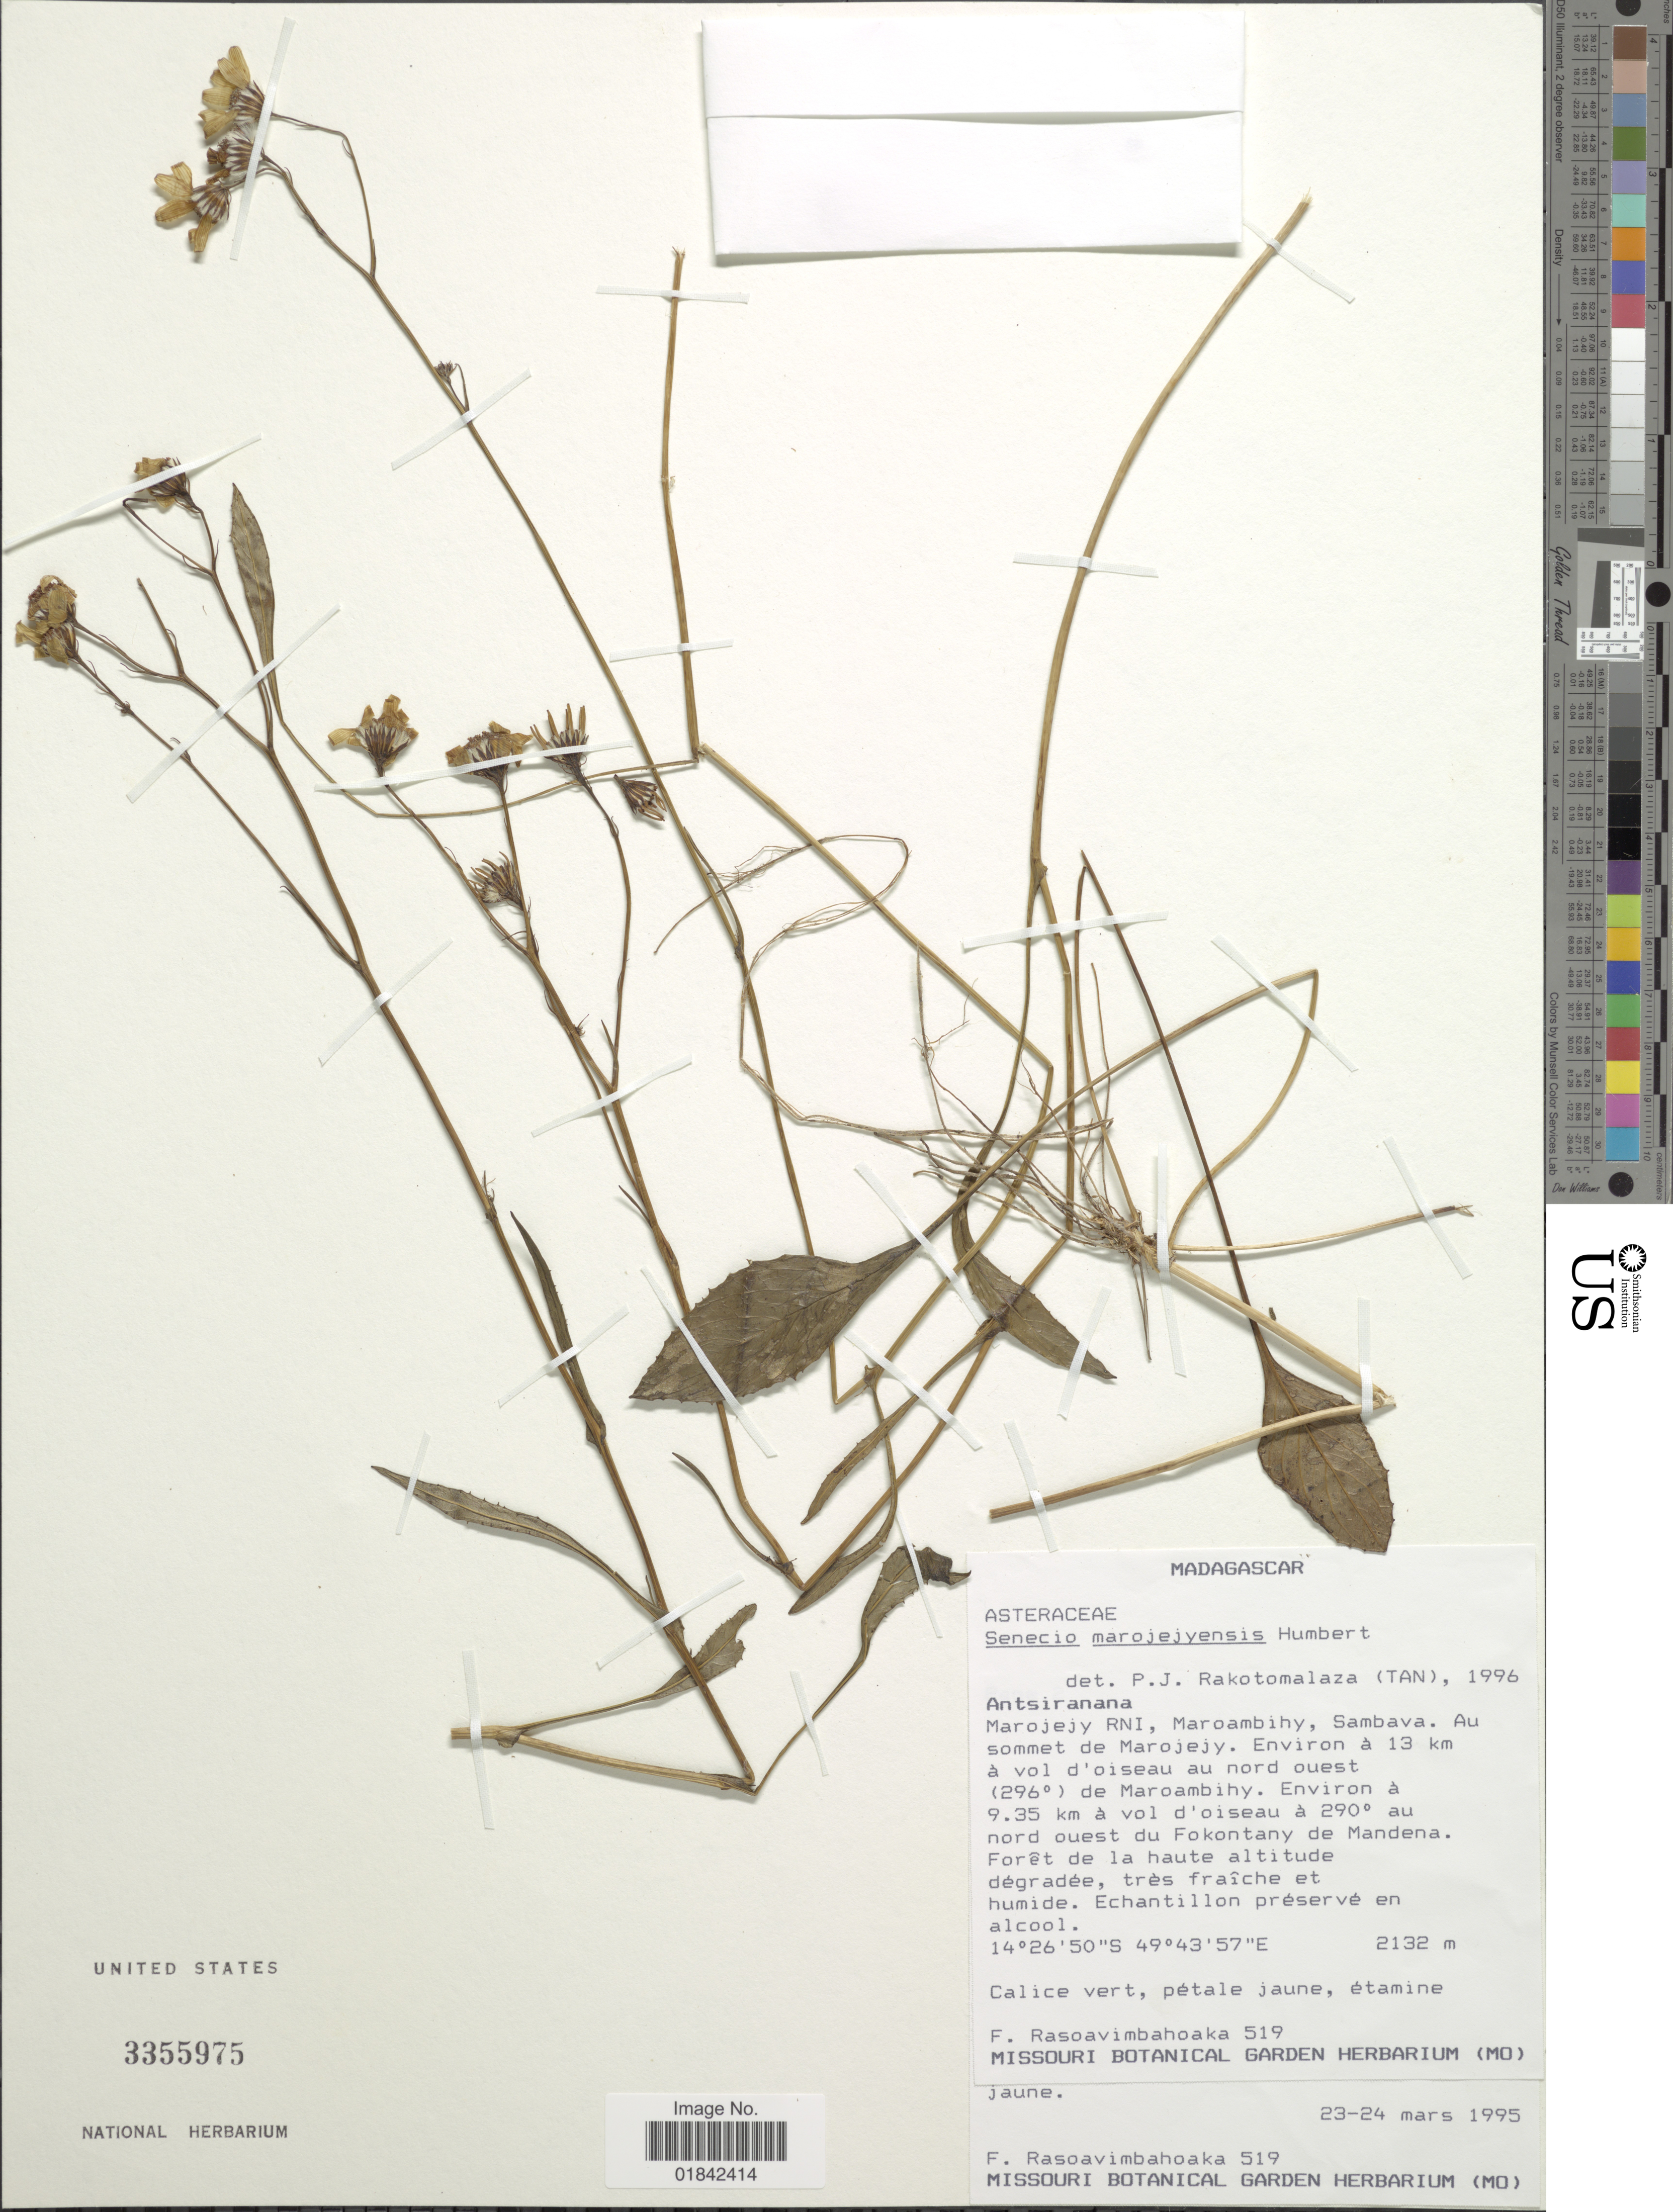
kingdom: Plantae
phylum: Tracheophyta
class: Magnoliopsida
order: Asterales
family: Asteraceae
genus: Senecio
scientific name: Senecio marojejyensis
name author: Humb.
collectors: F. Rasoavimbahoaka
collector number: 519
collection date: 1995-03-23/1995-03-24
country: Madagascar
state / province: Sava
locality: Marojejy RNI, Maroambihy, Sambava, Au sommet de Marojejy, Environ a 13 km a vol d'oiseau au nord ouest (296°) de Maroambihy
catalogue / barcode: US 3355975